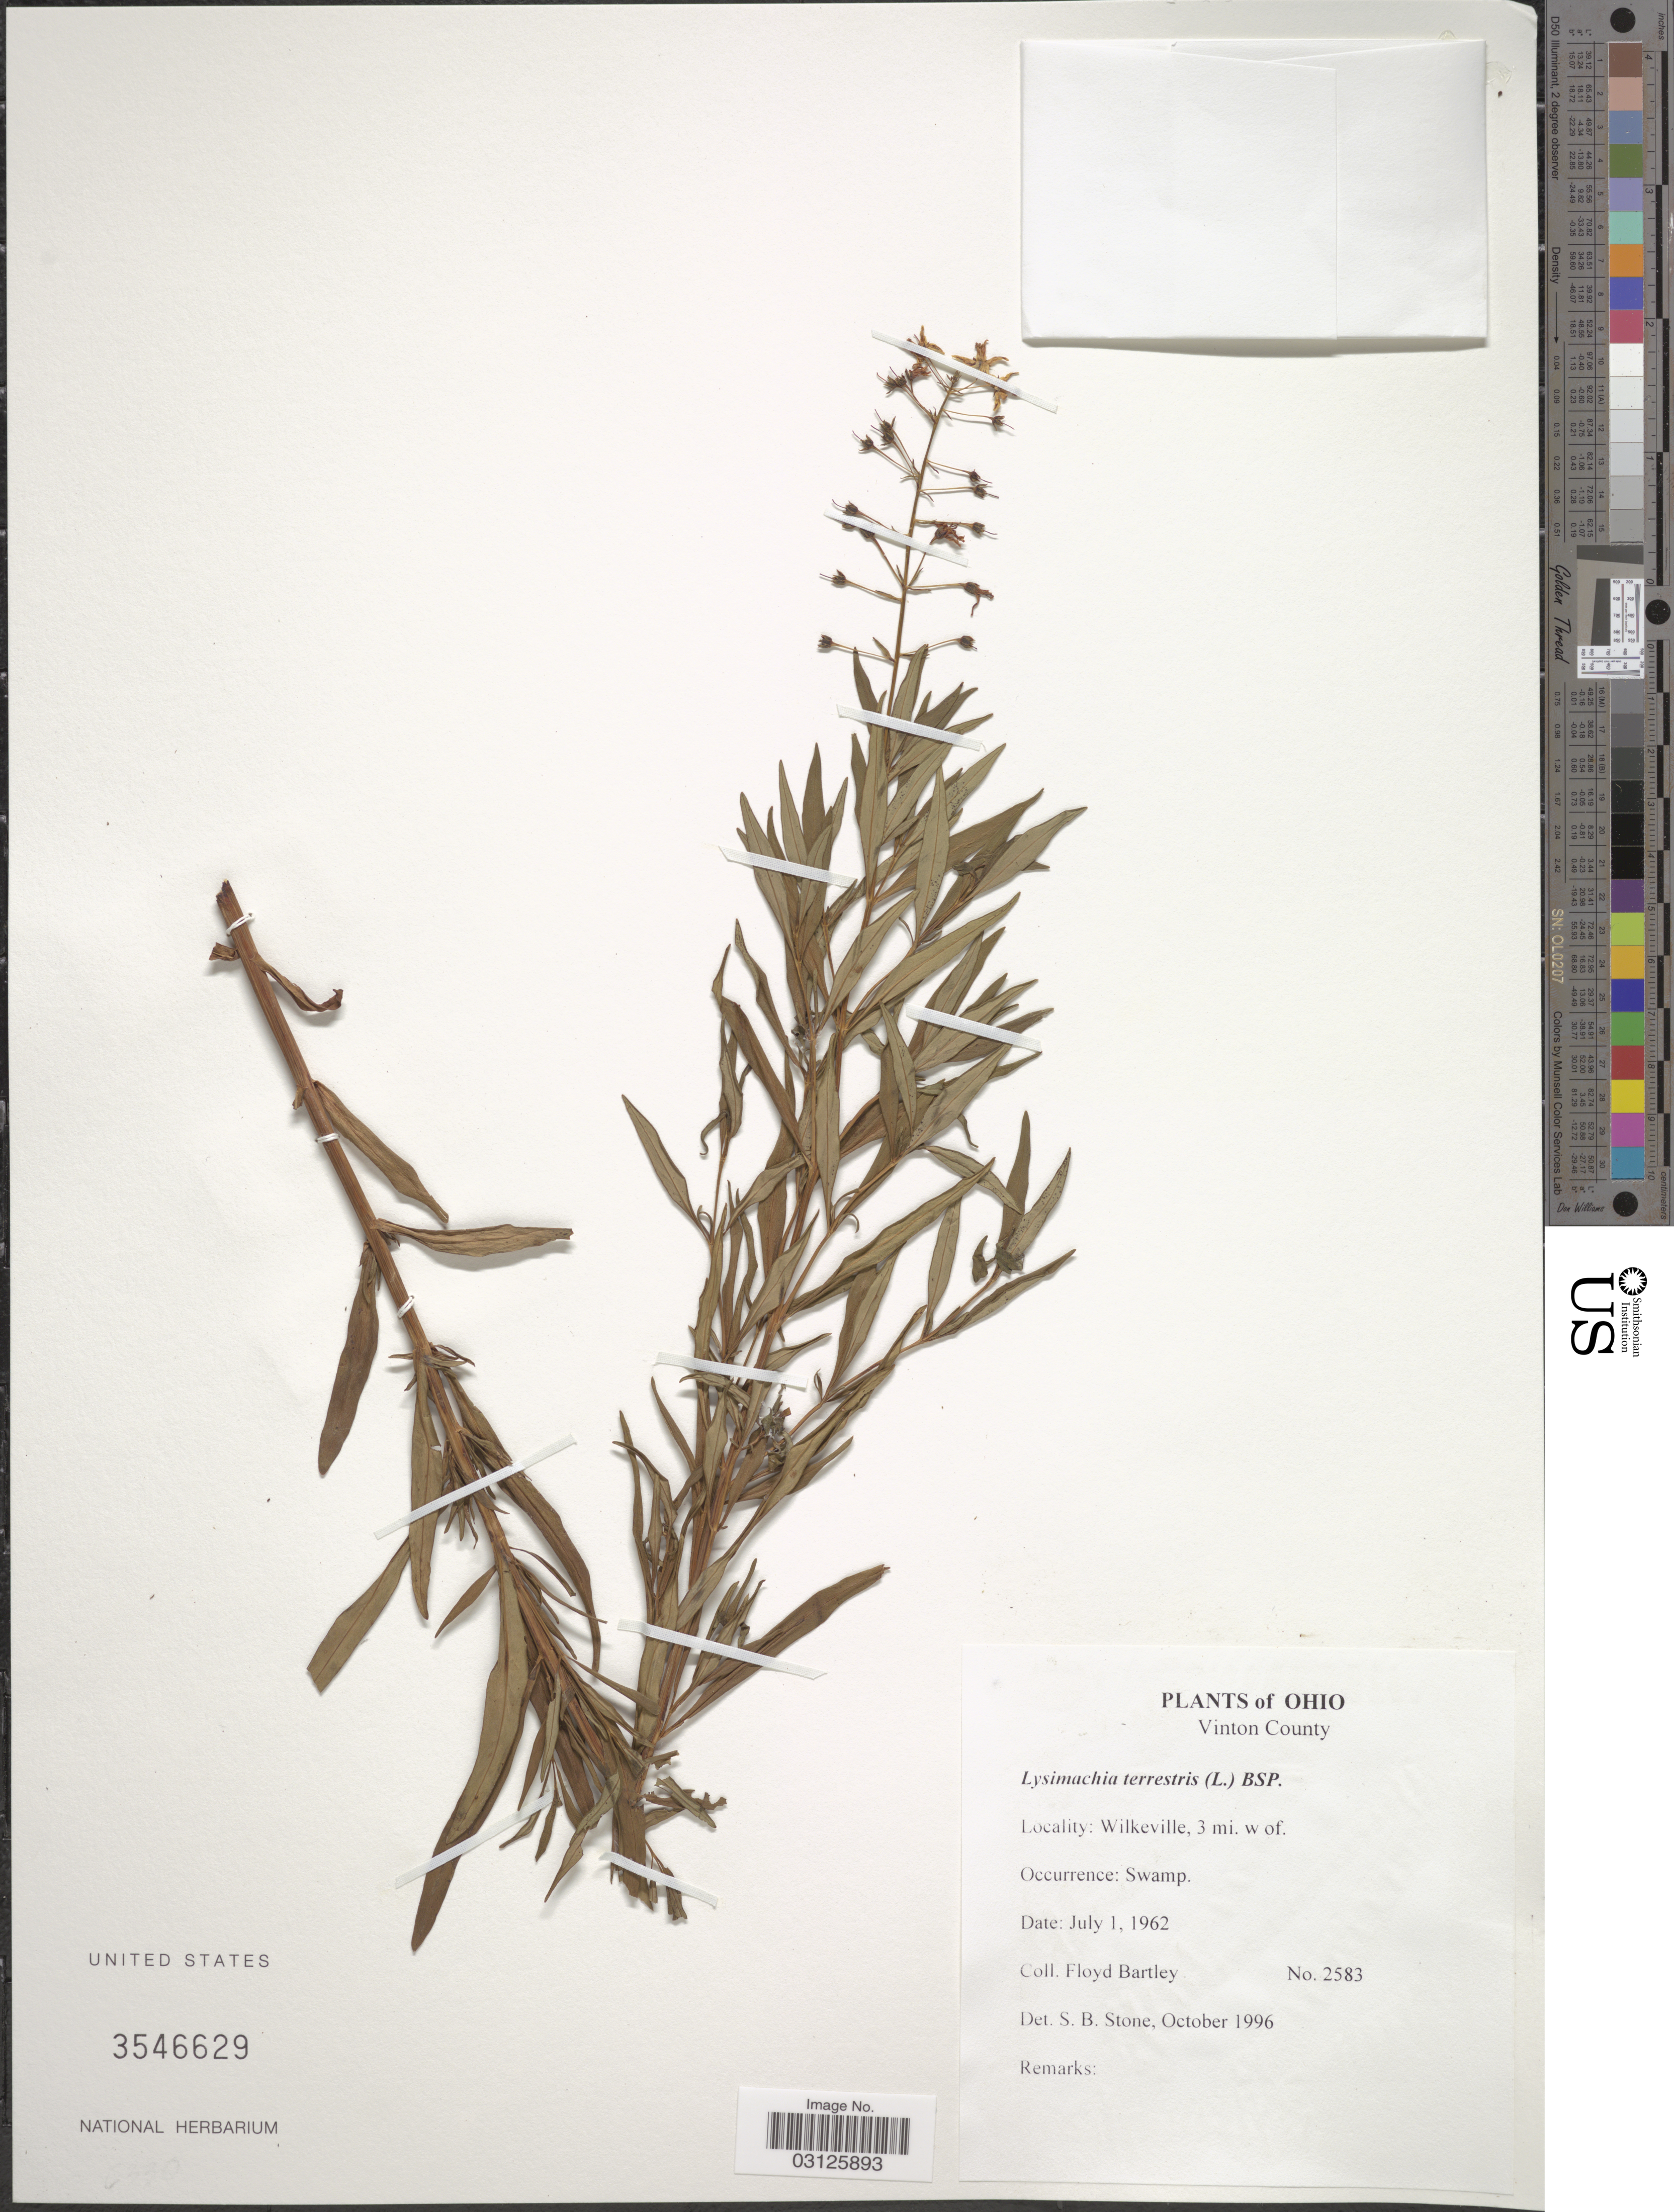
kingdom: Plantae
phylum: Tracheophyta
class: Magnoliopsida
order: Ericales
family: Primulaceae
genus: Lysimachia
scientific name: Lysimachia terrestris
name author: (L.) Britton, Stearns & Poggenb.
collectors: F. Bartley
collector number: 2583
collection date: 1962-07-01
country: United States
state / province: Ohio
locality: Vinton County. Wilkeville, 3 mi. w of.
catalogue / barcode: US 3546629